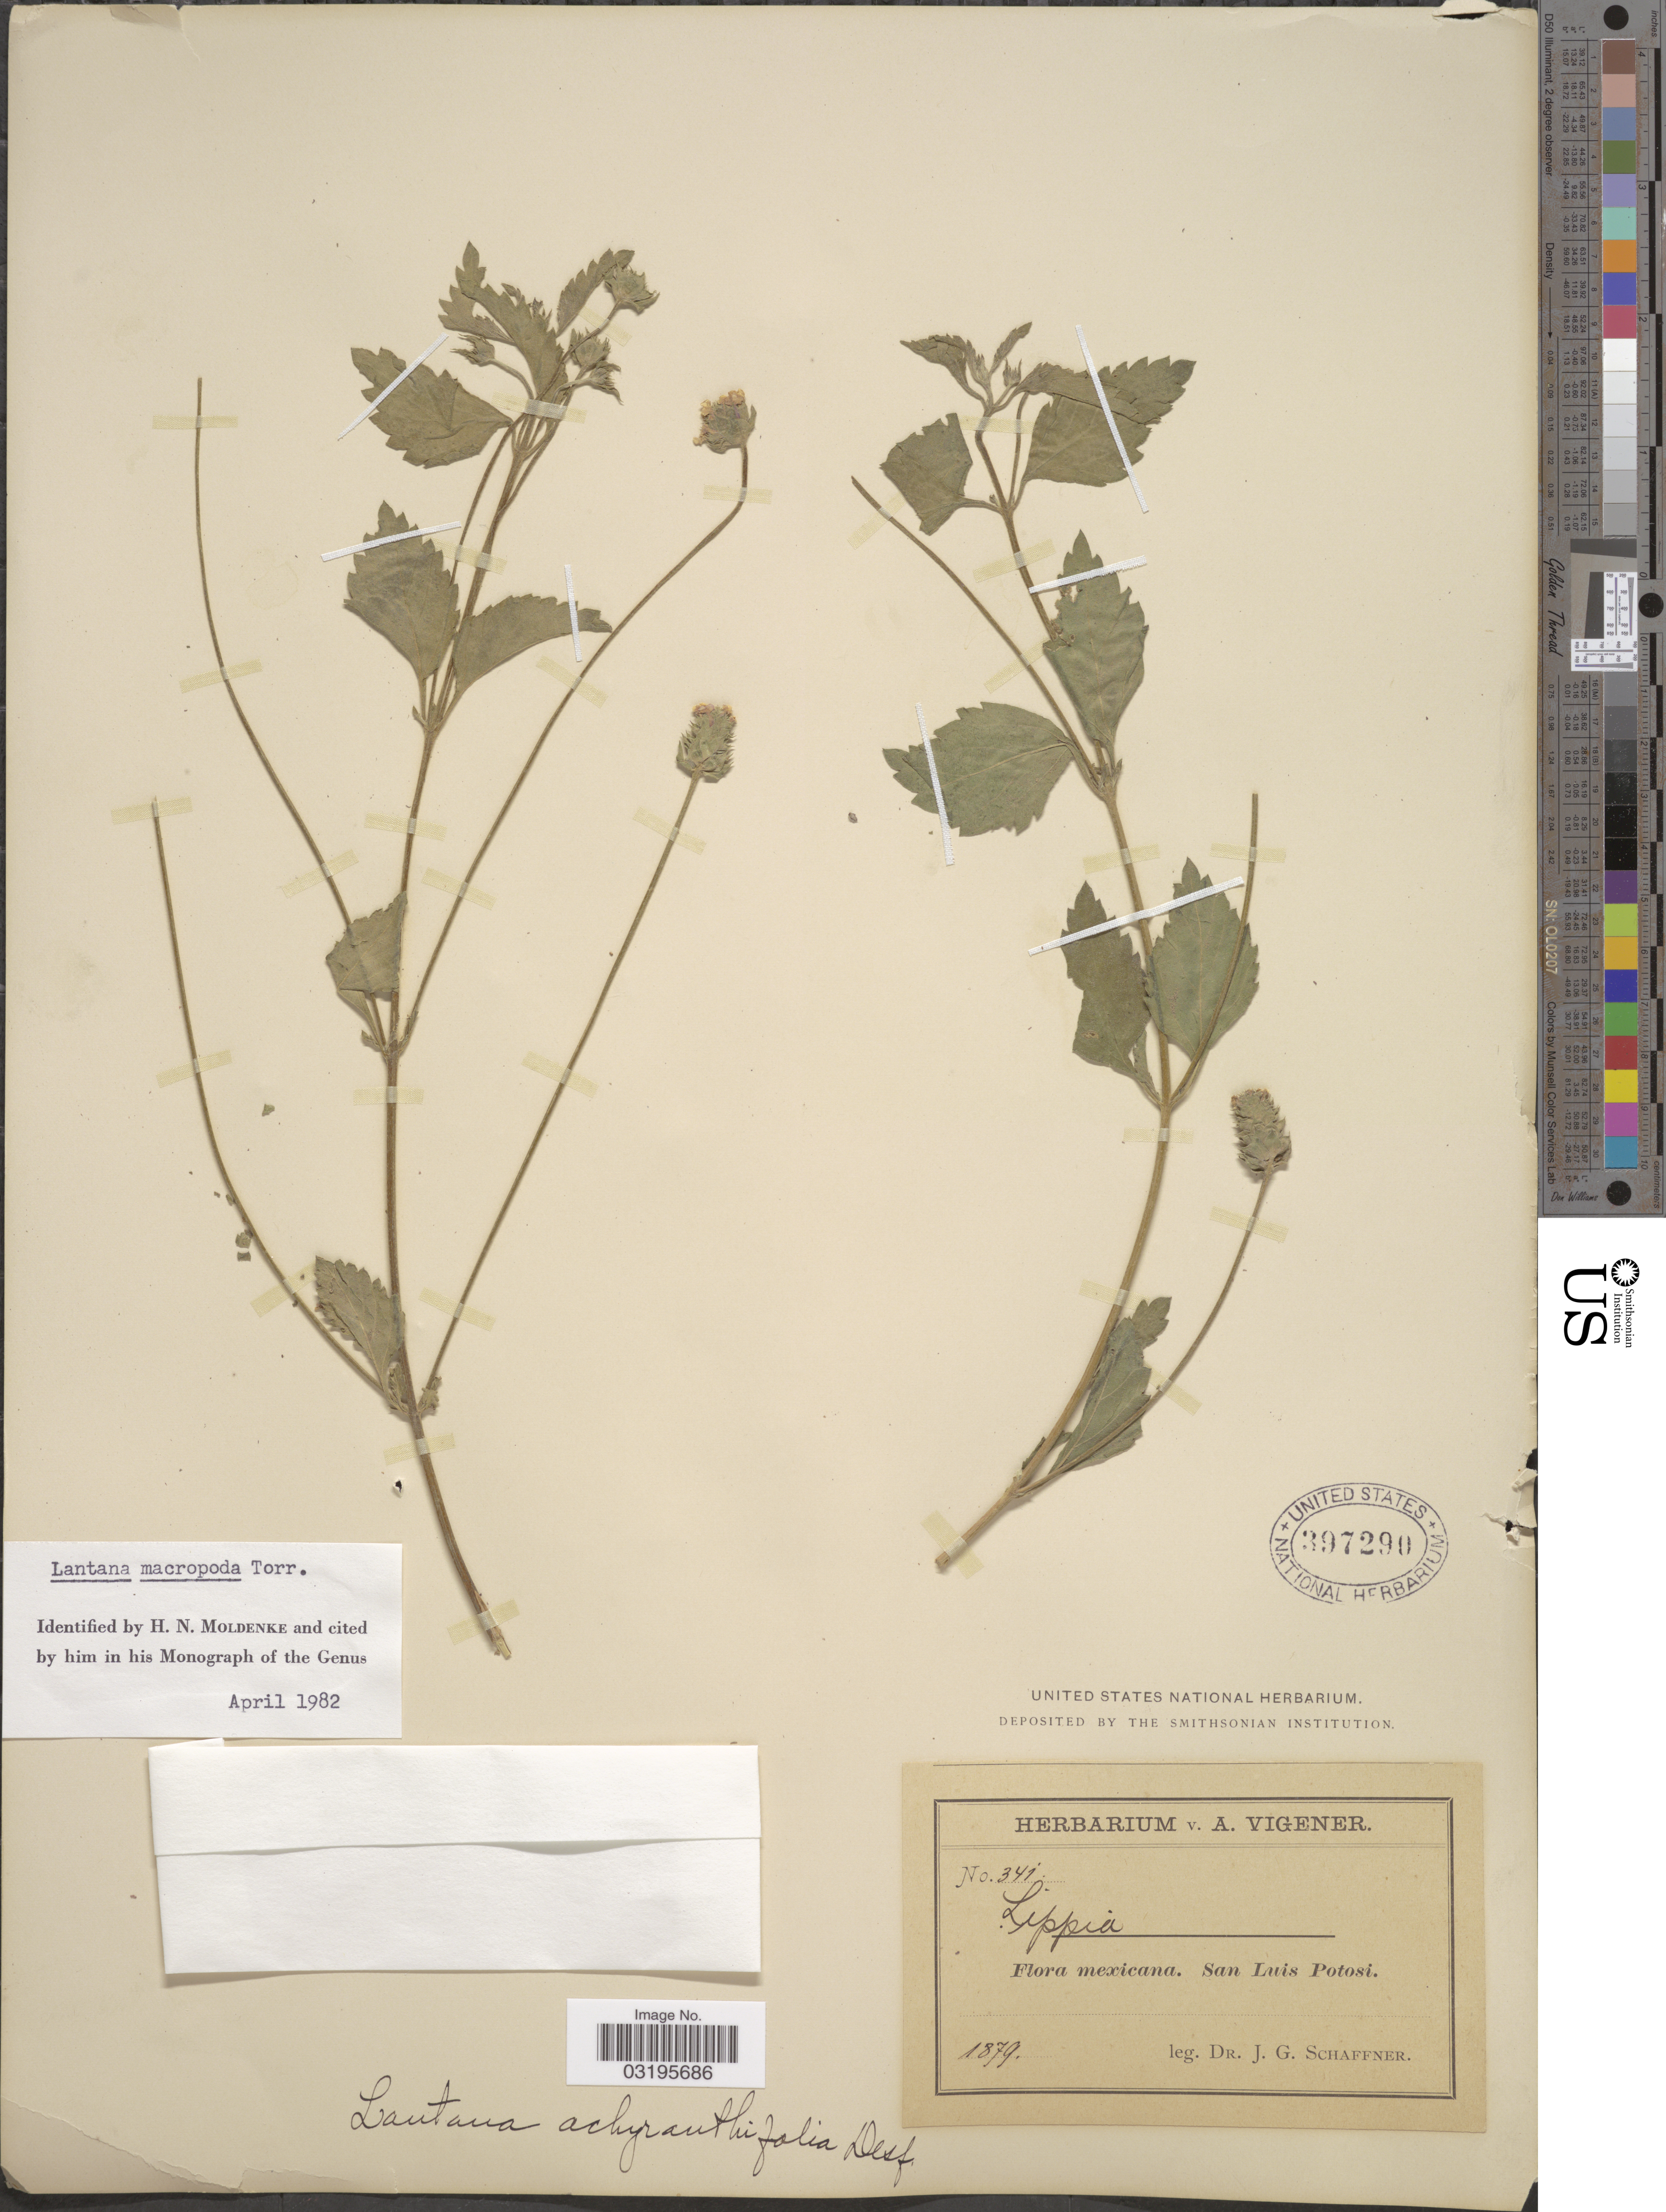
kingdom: Plantae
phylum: Tracheophyta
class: Magnoliopsida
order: Lamiales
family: Verbenaceae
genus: Lantana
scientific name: Lantana macropoda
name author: Torr.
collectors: J. G. Schaffner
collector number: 341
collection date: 1879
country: Mexico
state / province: San Luis Potosí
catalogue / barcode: US 397290